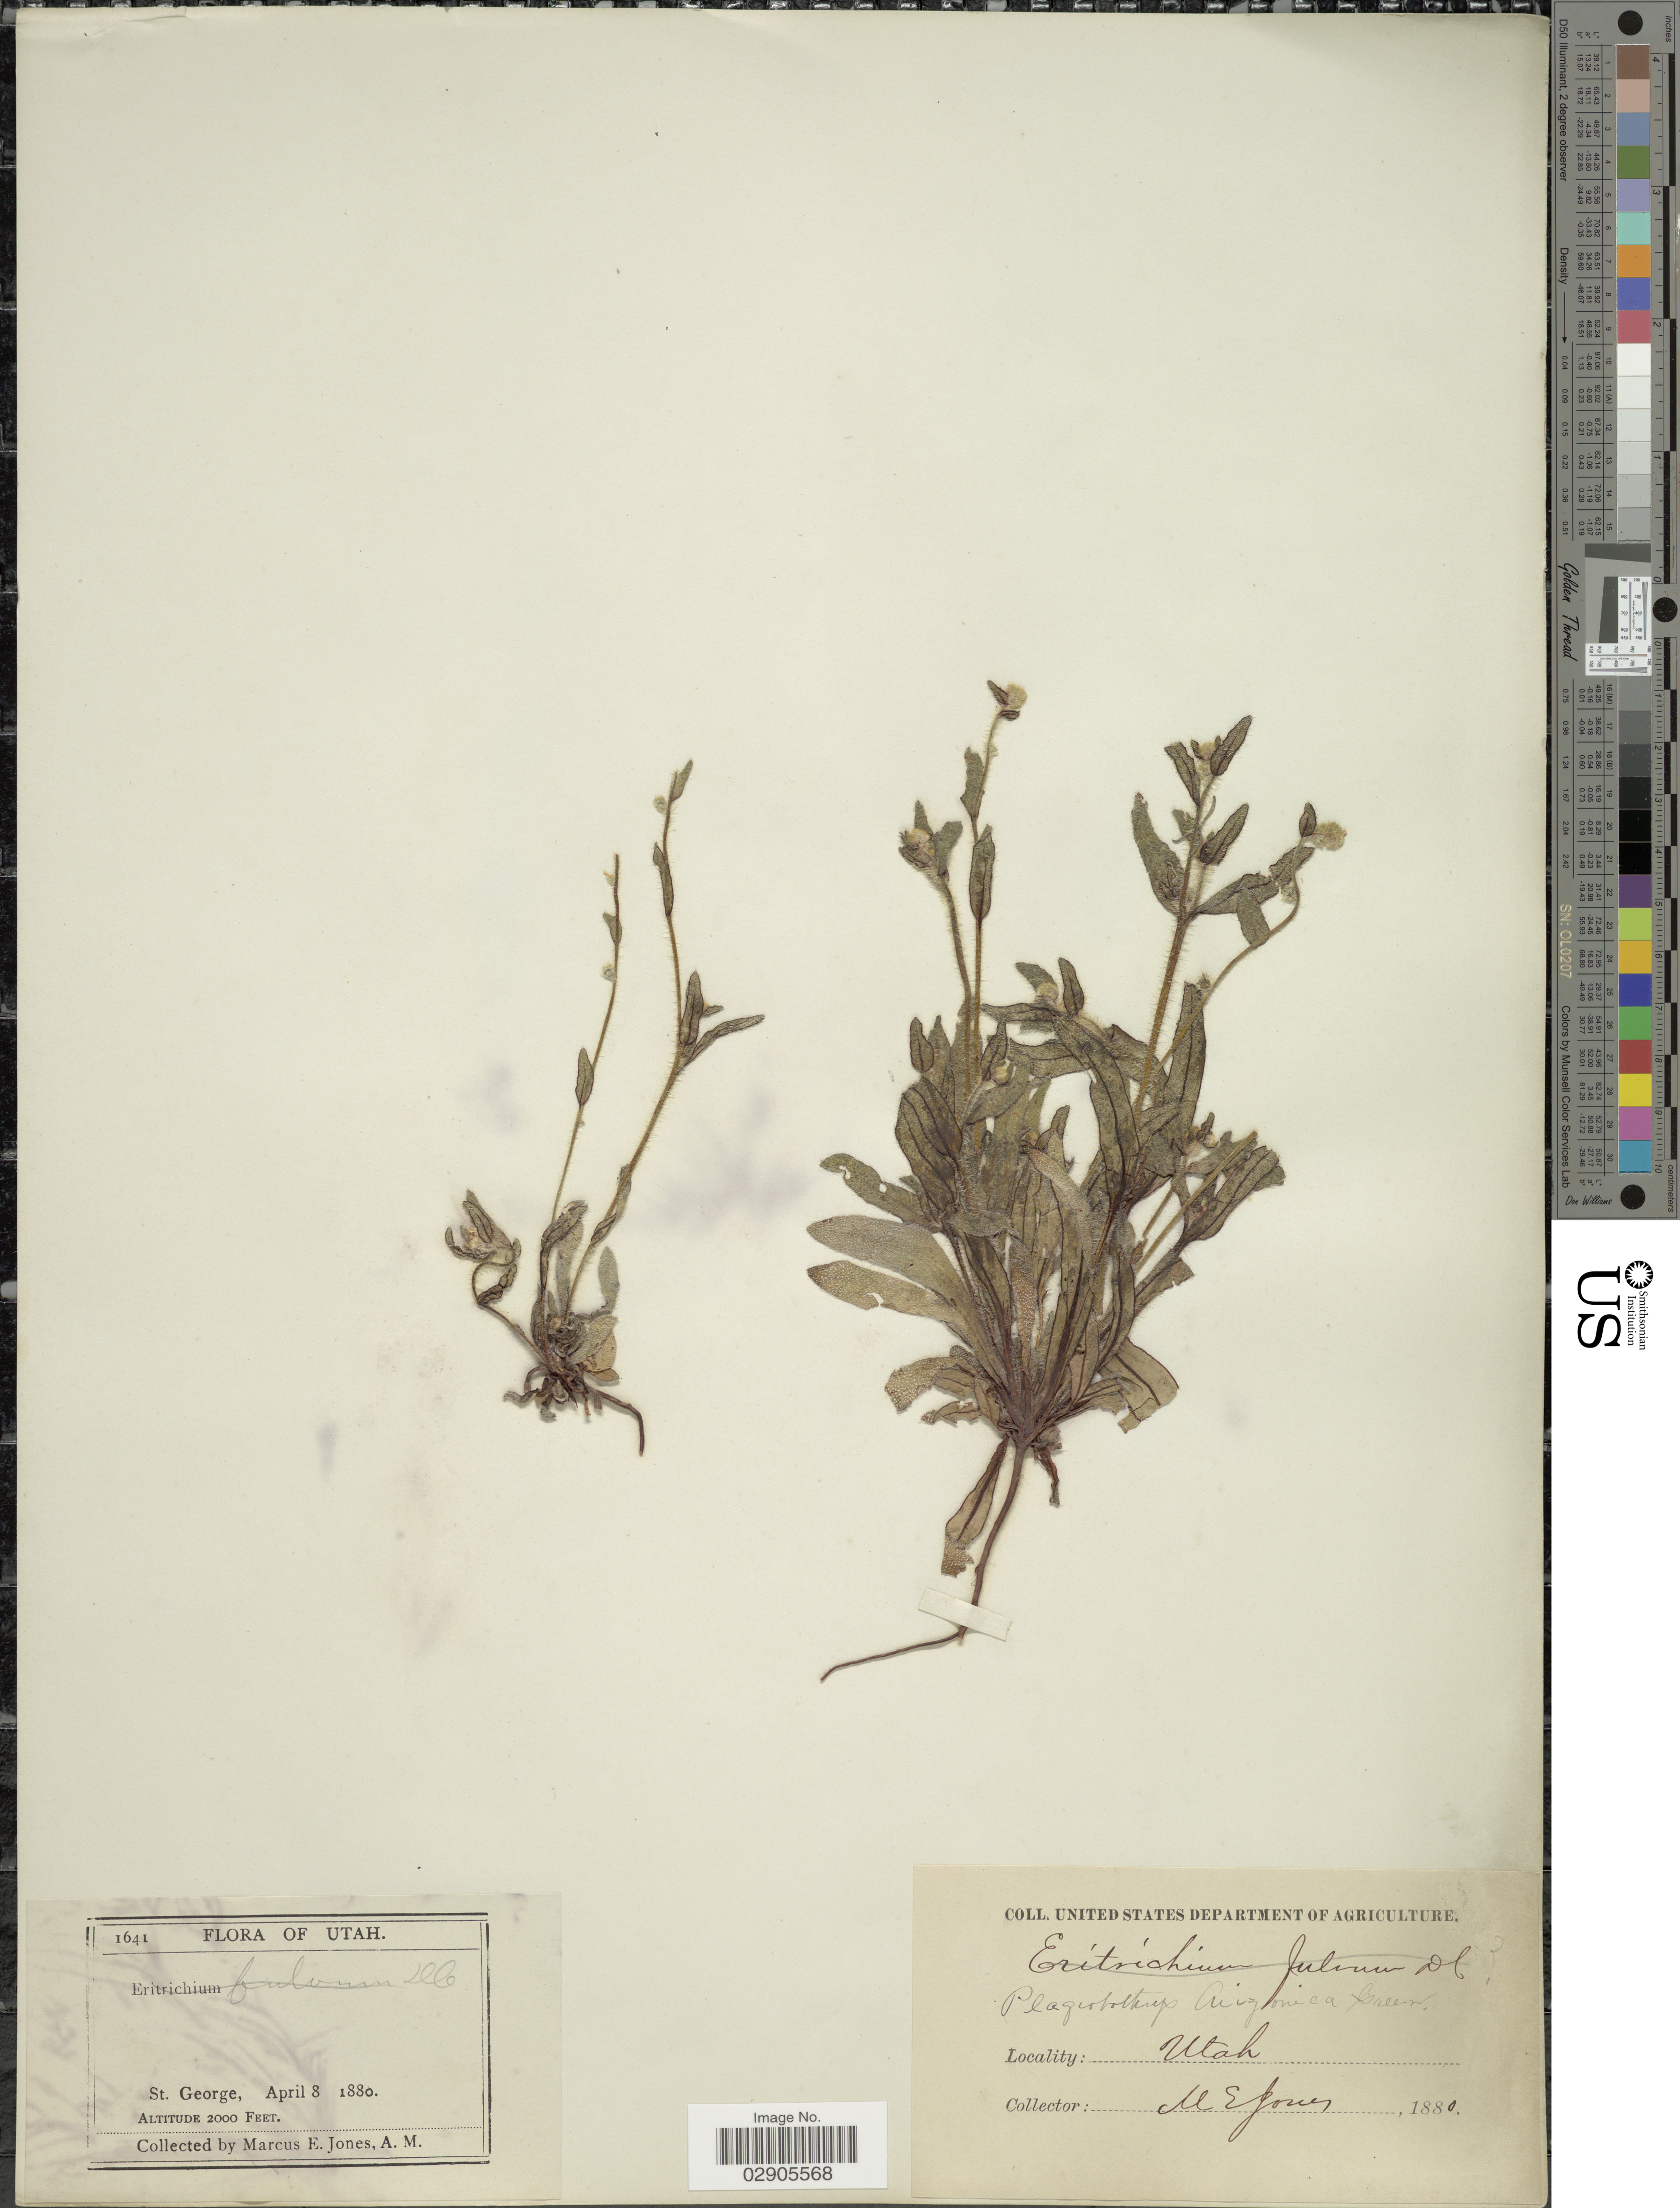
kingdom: Plantae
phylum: Tracheophyta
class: Magnoliopsida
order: Boraginales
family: Boraginaceae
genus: Plagiobothrys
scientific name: Plagiobothrys arizonicus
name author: (A. Gray) Greene ex A. Gray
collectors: M. E. Jones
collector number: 1641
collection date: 1880-04-08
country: United States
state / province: Utah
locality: Utah. St. George.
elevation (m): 610